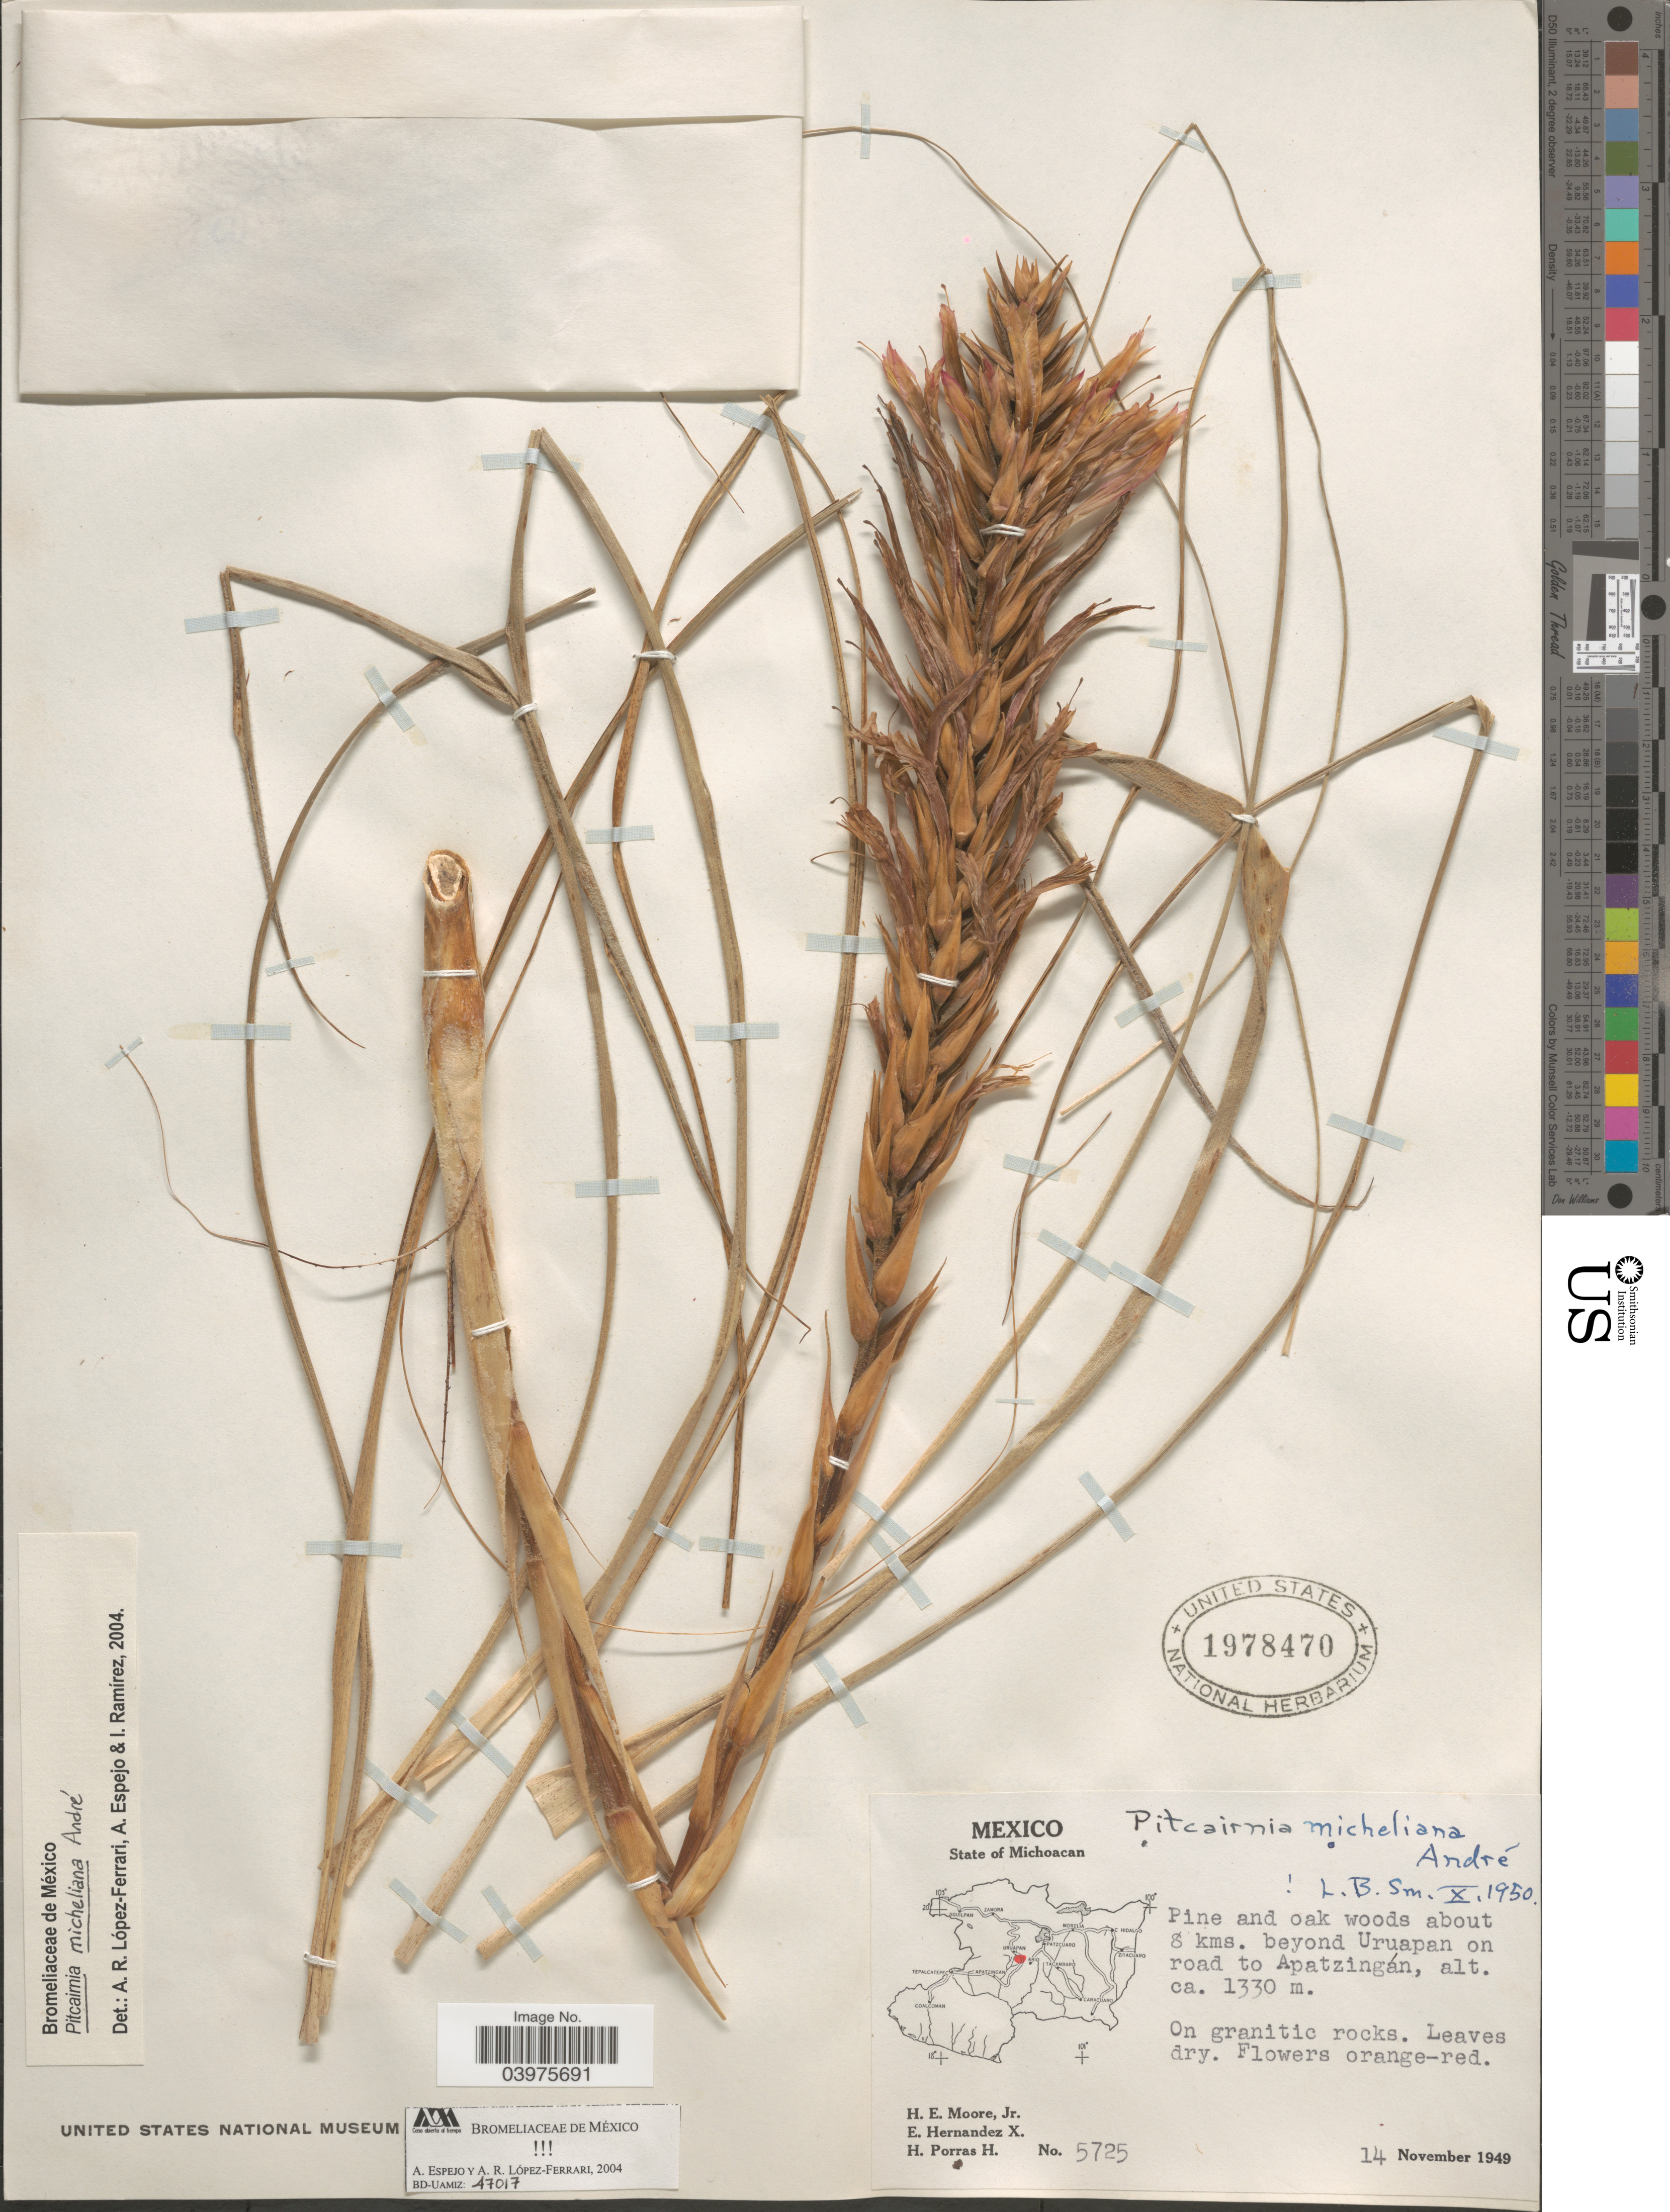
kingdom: Plantae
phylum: Tracheophyta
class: Liliopsida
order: Poales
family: Bromeliaceae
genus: Pitcairnia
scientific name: Pitcairnia micheliana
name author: André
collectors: H. Moore, E. Hernandez X. & H. Porras-H.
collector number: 5725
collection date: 1949-11-14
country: Mexico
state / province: Michoacán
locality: Pine and oak woods about 8 kms. beyond Uruapan on road to Apatzingán.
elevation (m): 1330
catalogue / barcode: US 1978470